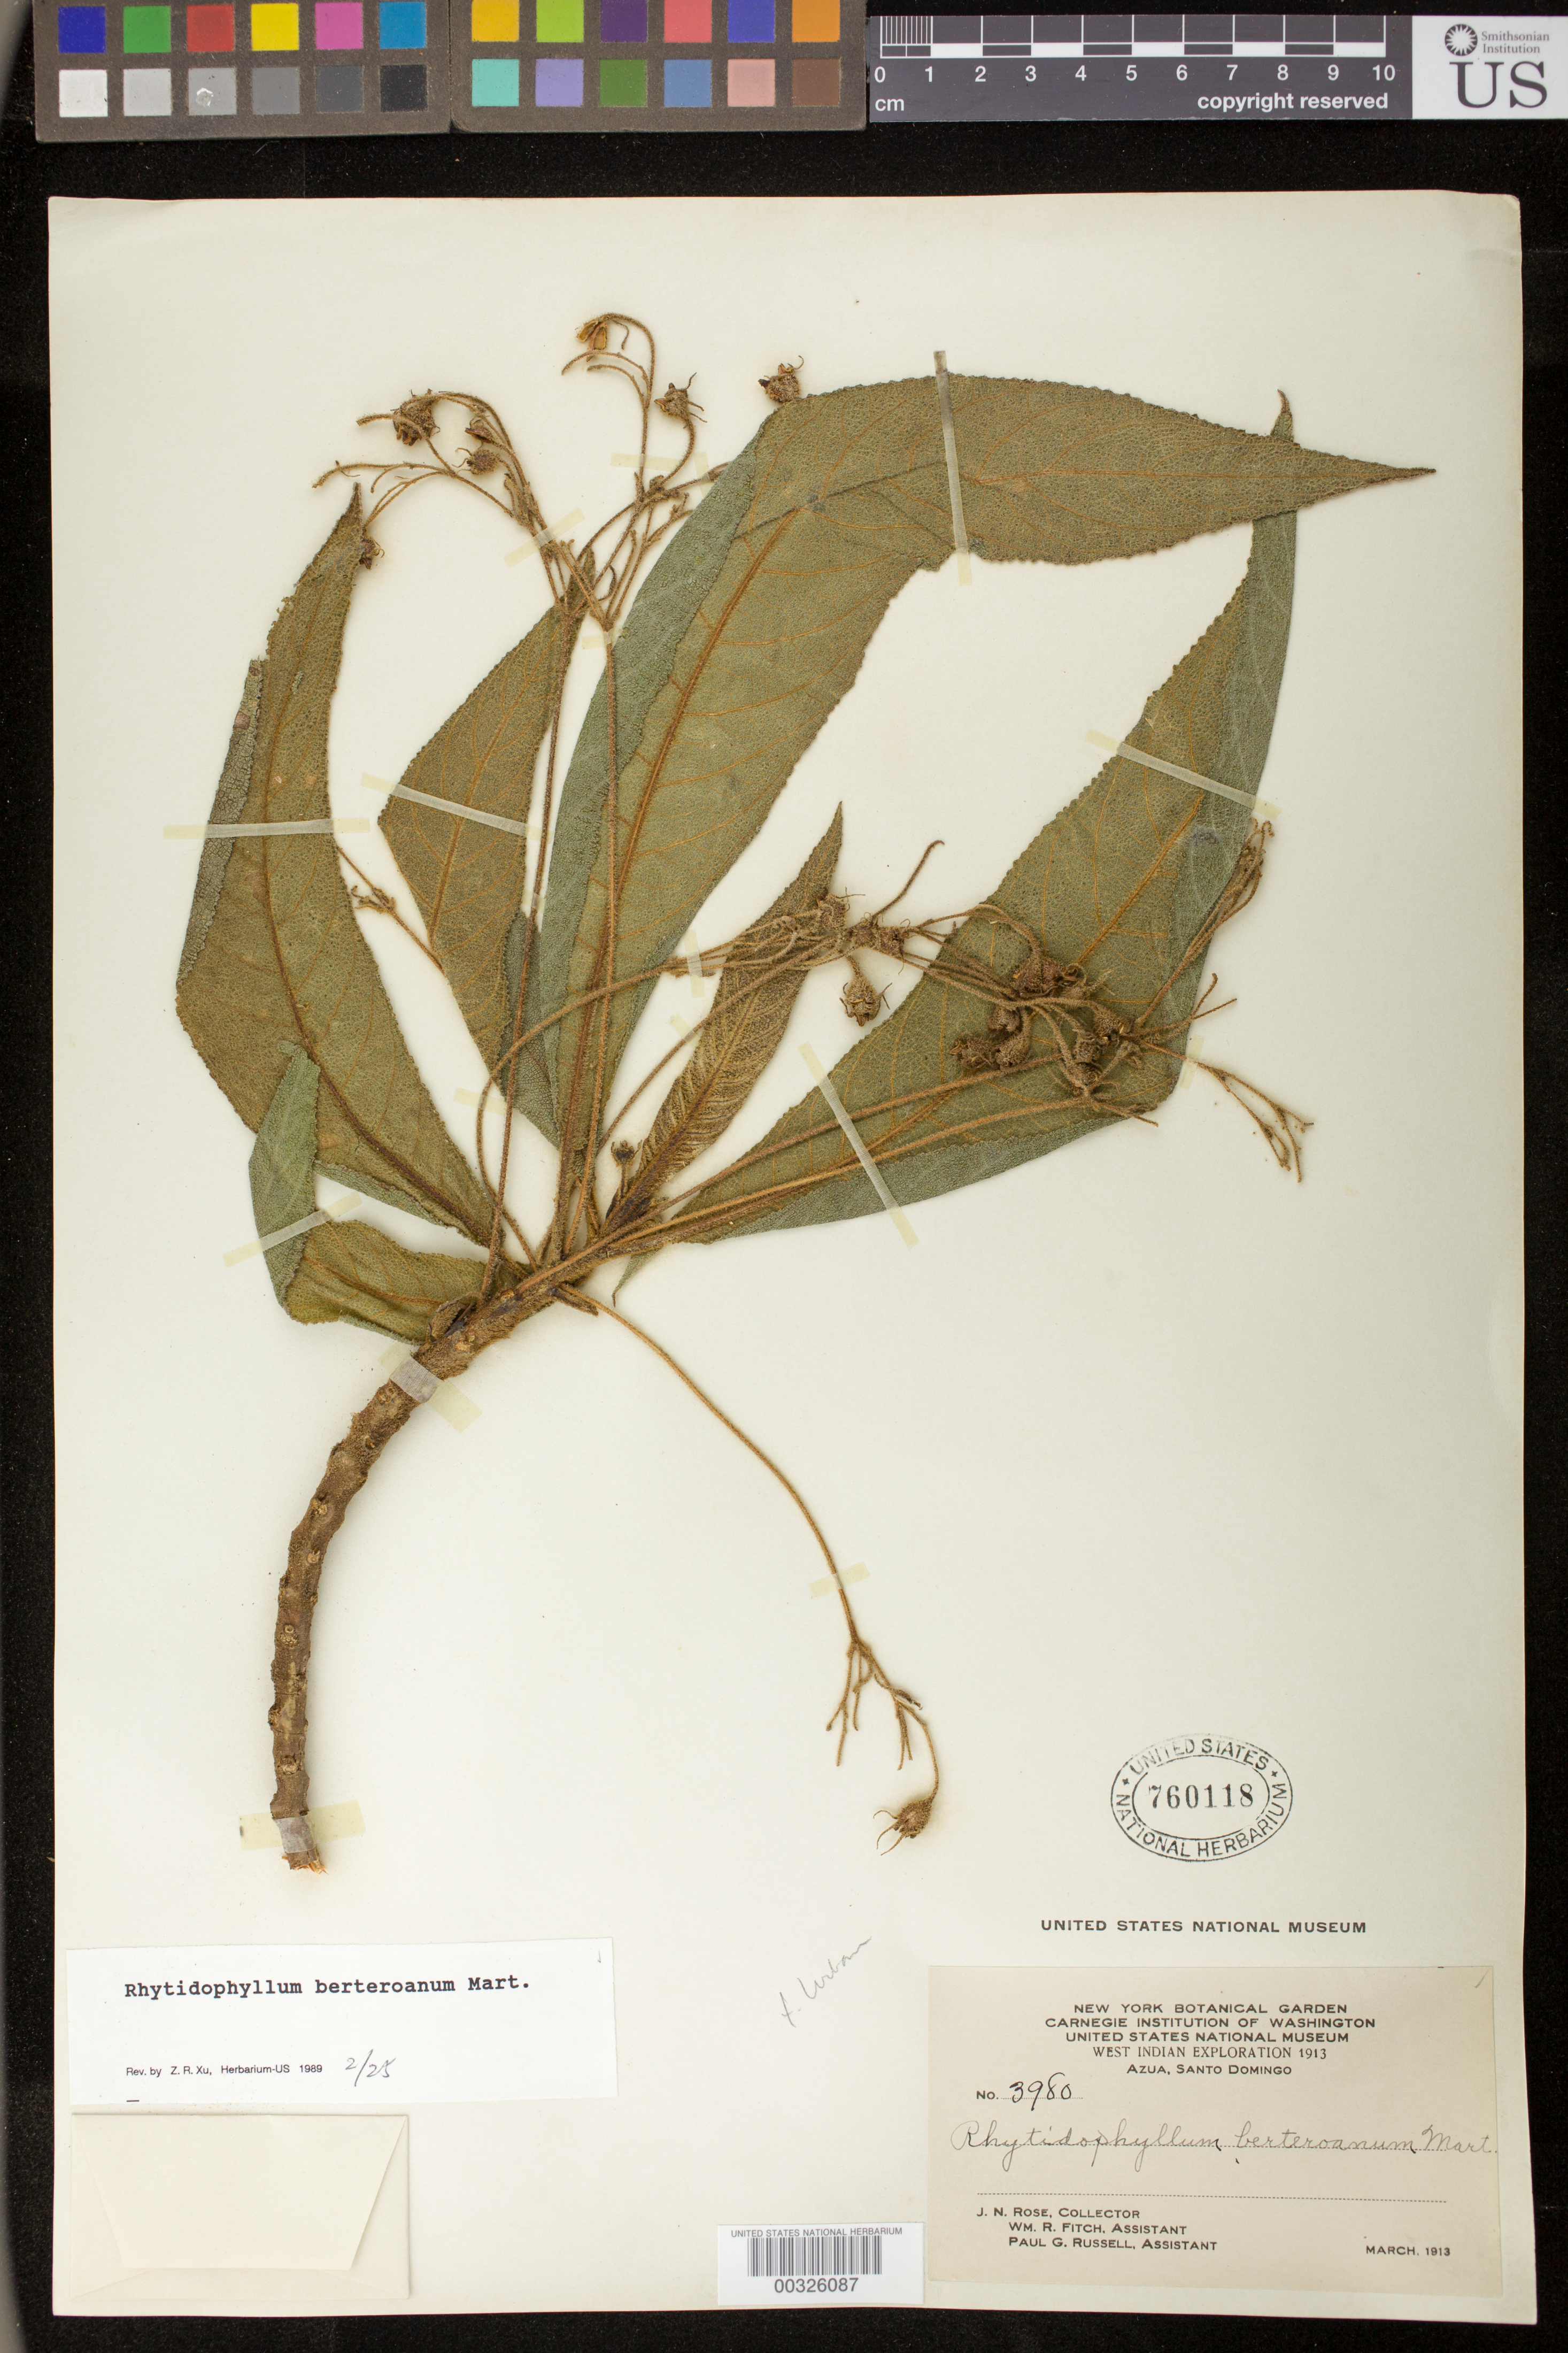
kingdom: Plantae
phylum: Tracheophyta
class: Magnoliopsida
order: Lamiales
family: Gesneriaceae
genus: Rhytidophyllum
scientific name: Rhytidophyllum berteroanum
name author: Mart.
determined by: Skog, Laurence E.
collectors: J. N. Rose, W. R. Fitch & P. G. Russell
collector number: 3980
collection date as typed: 17 Mar 1913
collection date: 1913-03-17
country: Dominican Republic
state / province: Azua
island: Hispaniola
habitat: foothills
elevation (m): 305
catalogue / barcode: US 760118